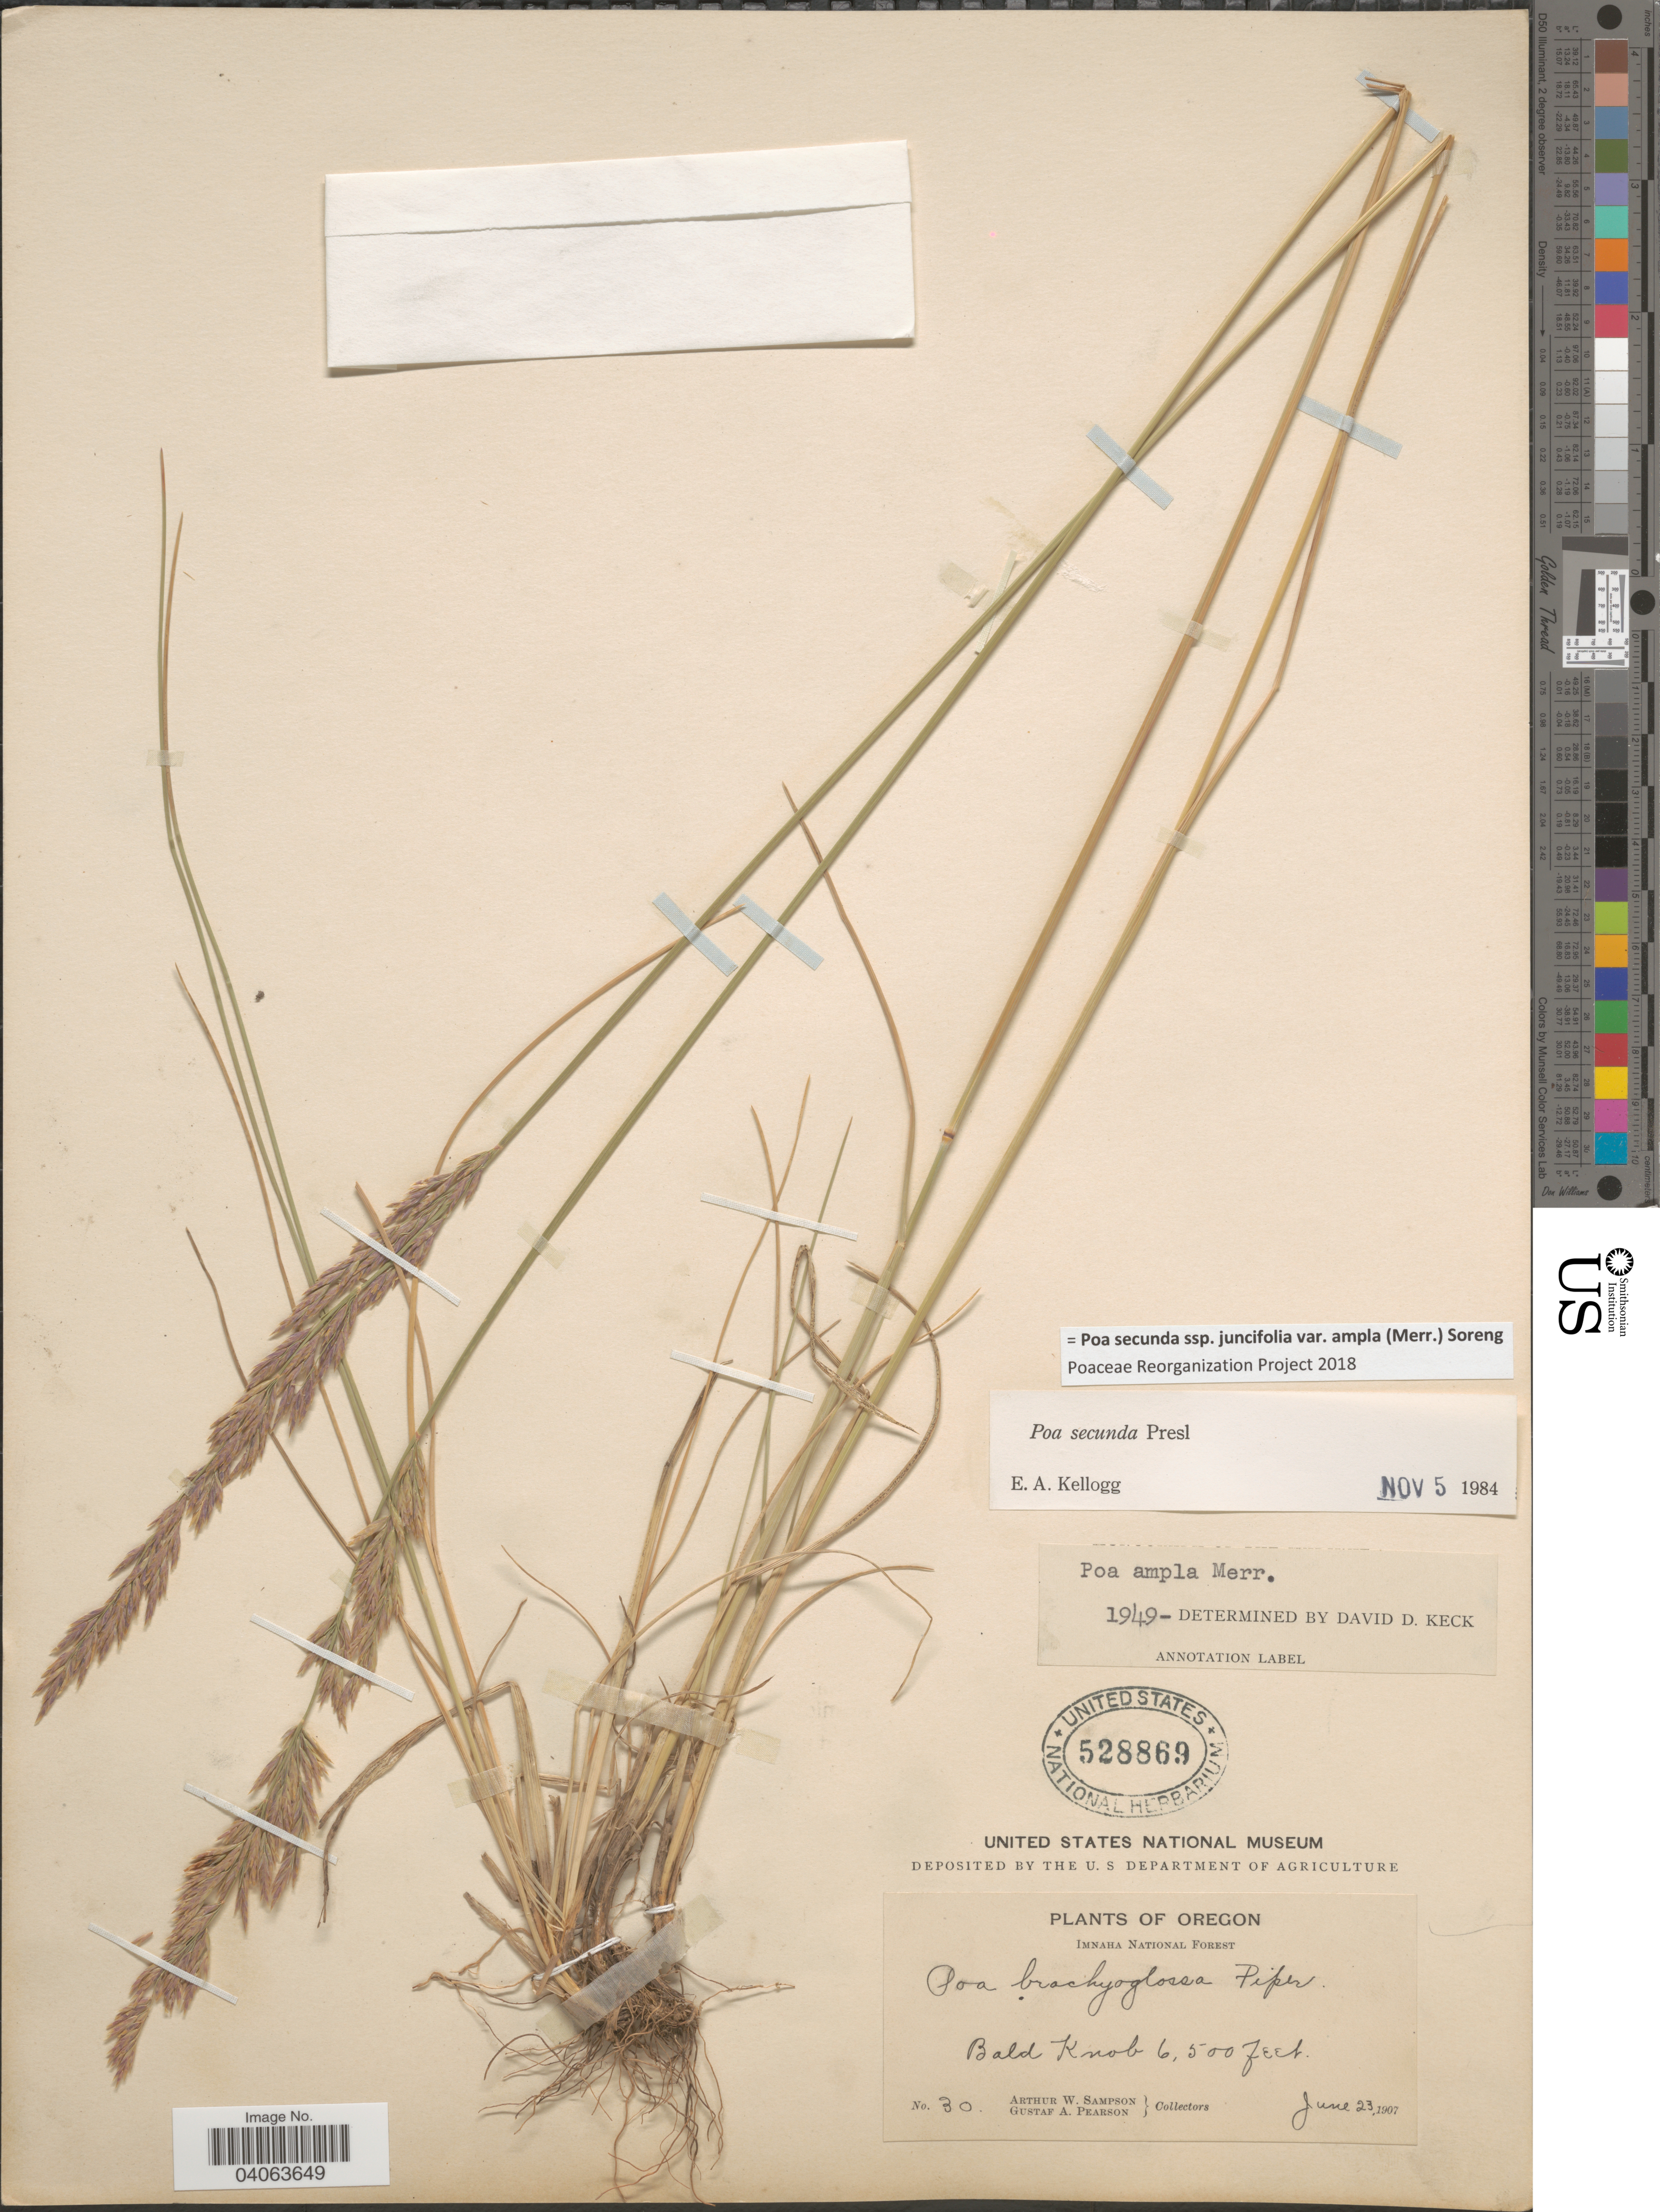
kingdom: Plantae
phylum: Tracheophyta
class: Liliopsida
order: Poales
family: Poaceae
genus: Poa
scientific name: Poa secunda subsp. juncifolia var. ampla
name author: (Merr.) Soreng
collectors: A. Sampson & G. Pearson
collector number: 30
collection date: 1907-06-23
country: United States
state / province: Oregon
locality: Imnaha National Forest. Bald Knob.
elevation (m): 1981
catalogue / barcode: US 528869